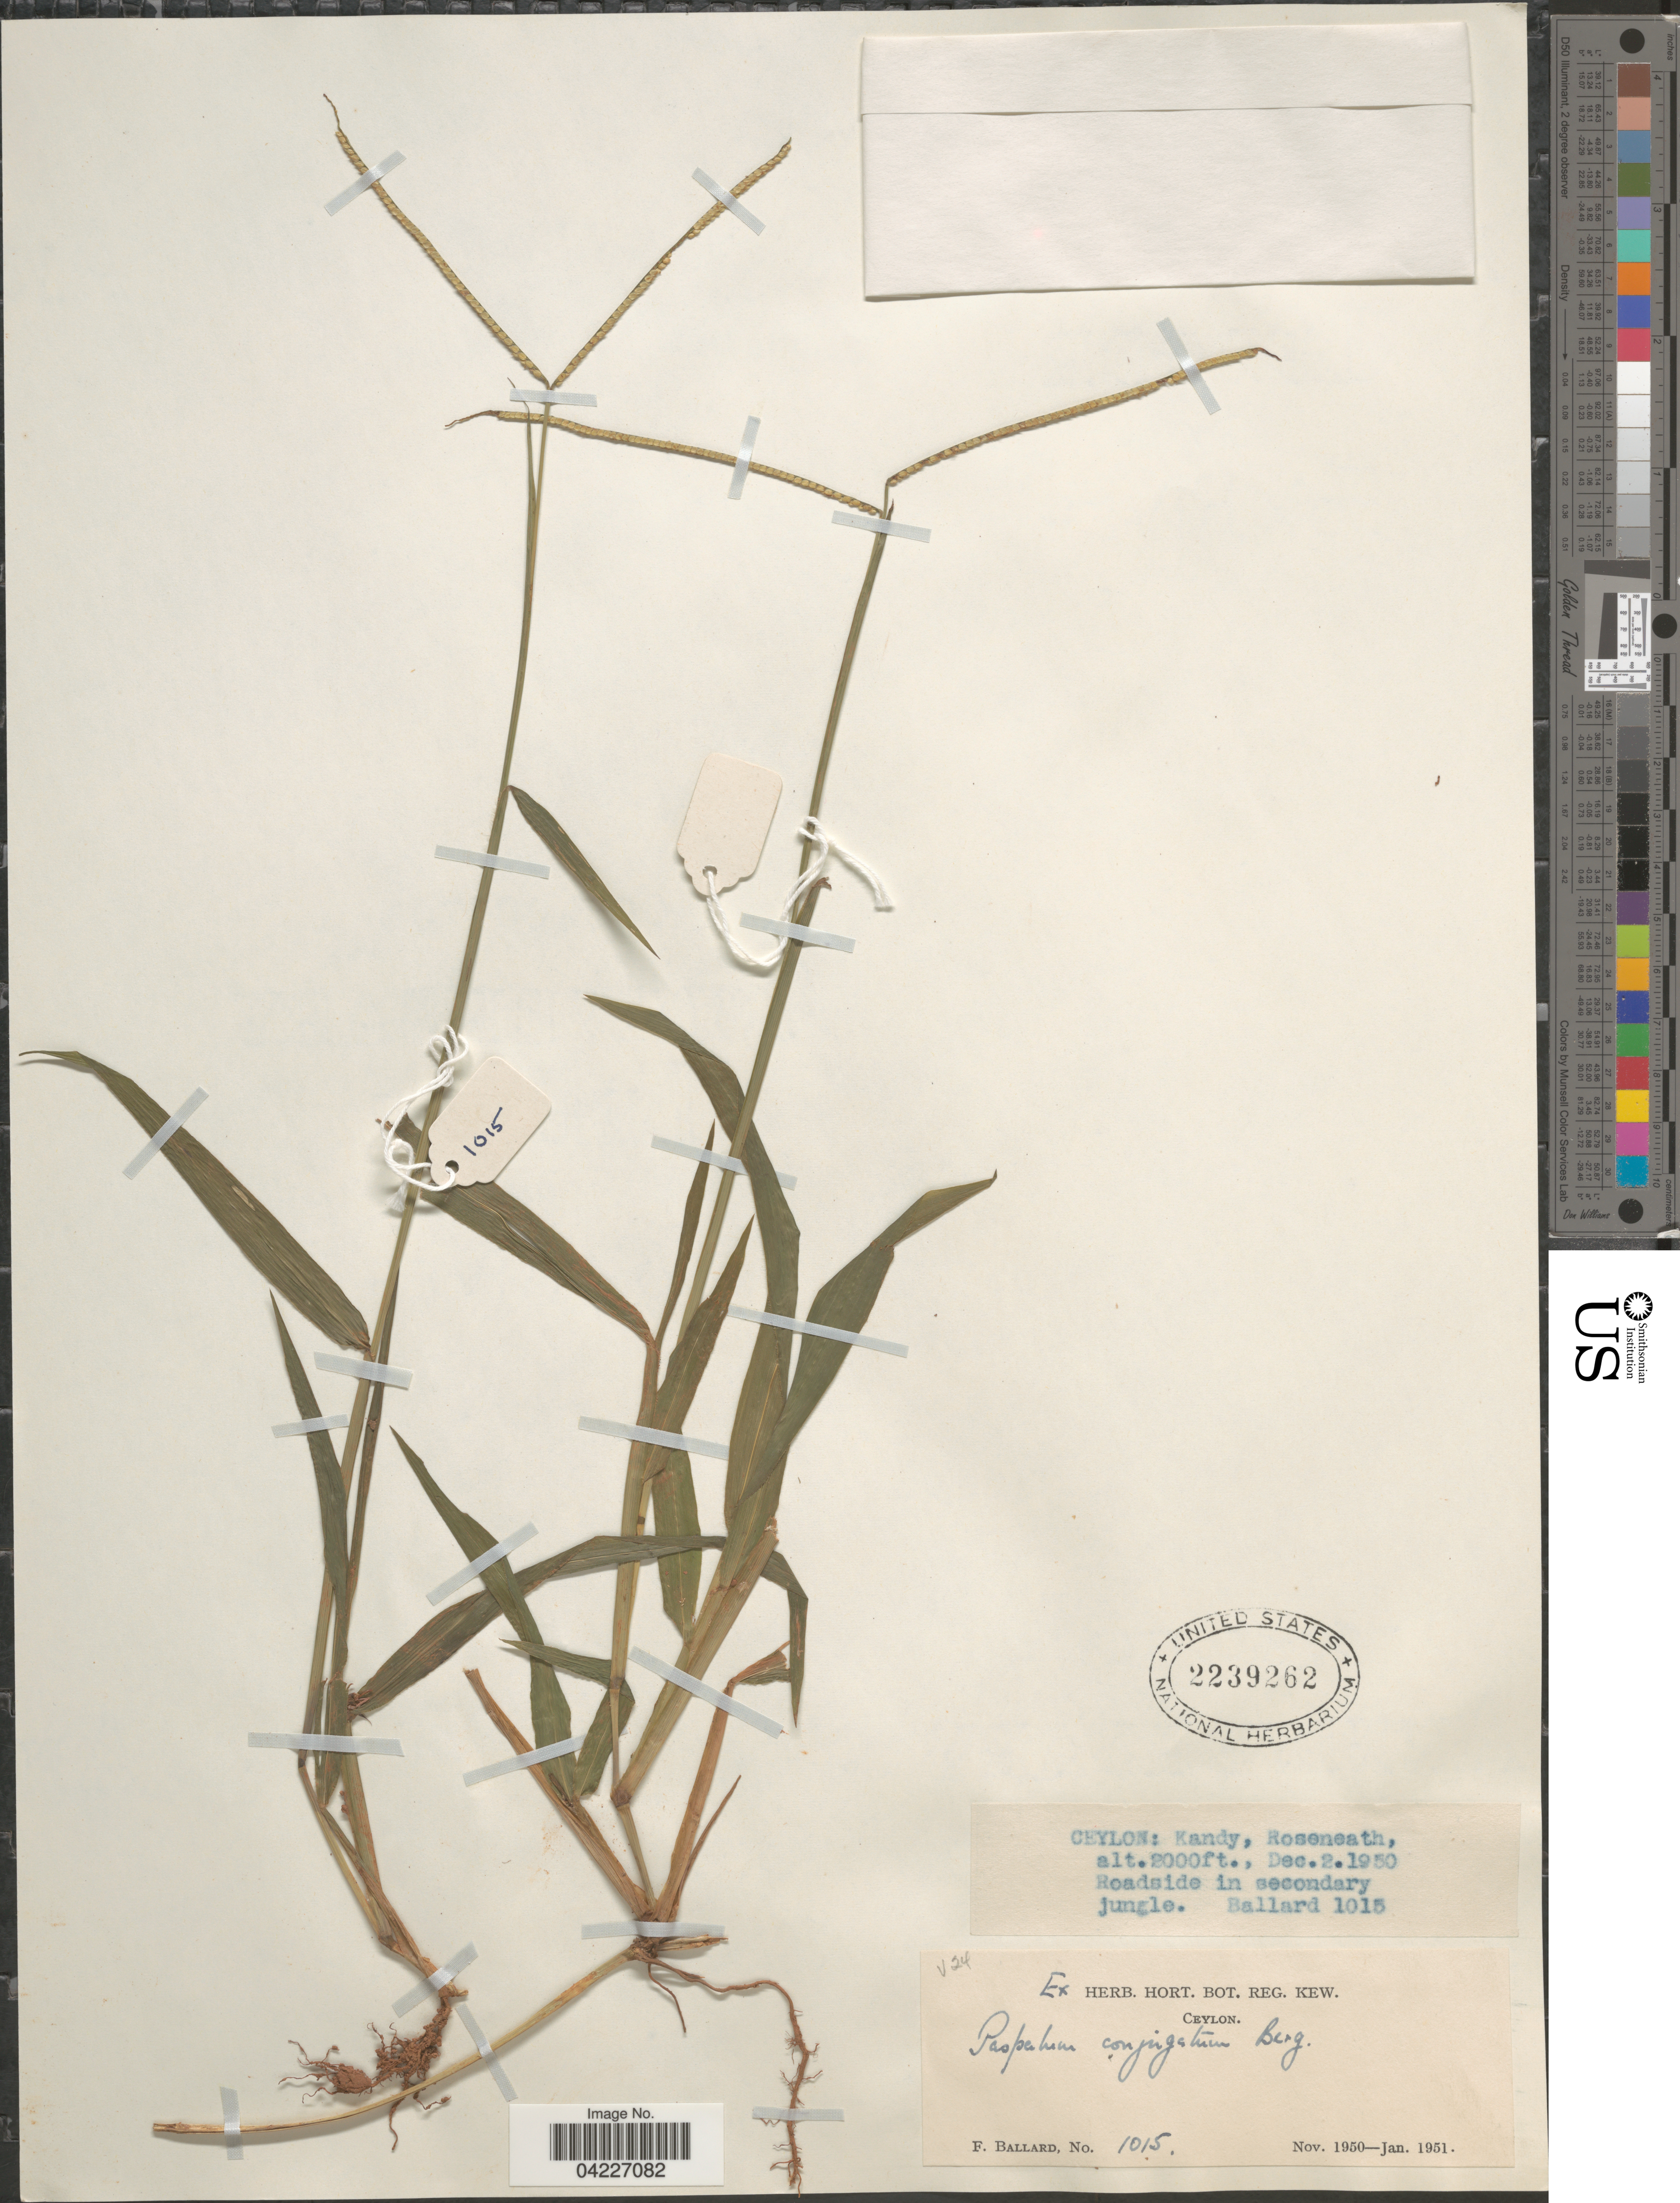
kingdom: Plantae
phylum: Tracheophyta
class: Liliopsida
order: Poales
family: Poaceae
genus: Paspalum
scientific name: Paspalum conjugatum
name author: P.J. Bergius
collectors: F. Ballard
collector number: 1015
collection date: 1950-11/1951-01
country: Sri Lanka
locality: Ceylon: Kandy, Roseneath.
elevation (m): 610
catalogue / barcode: US 2239262